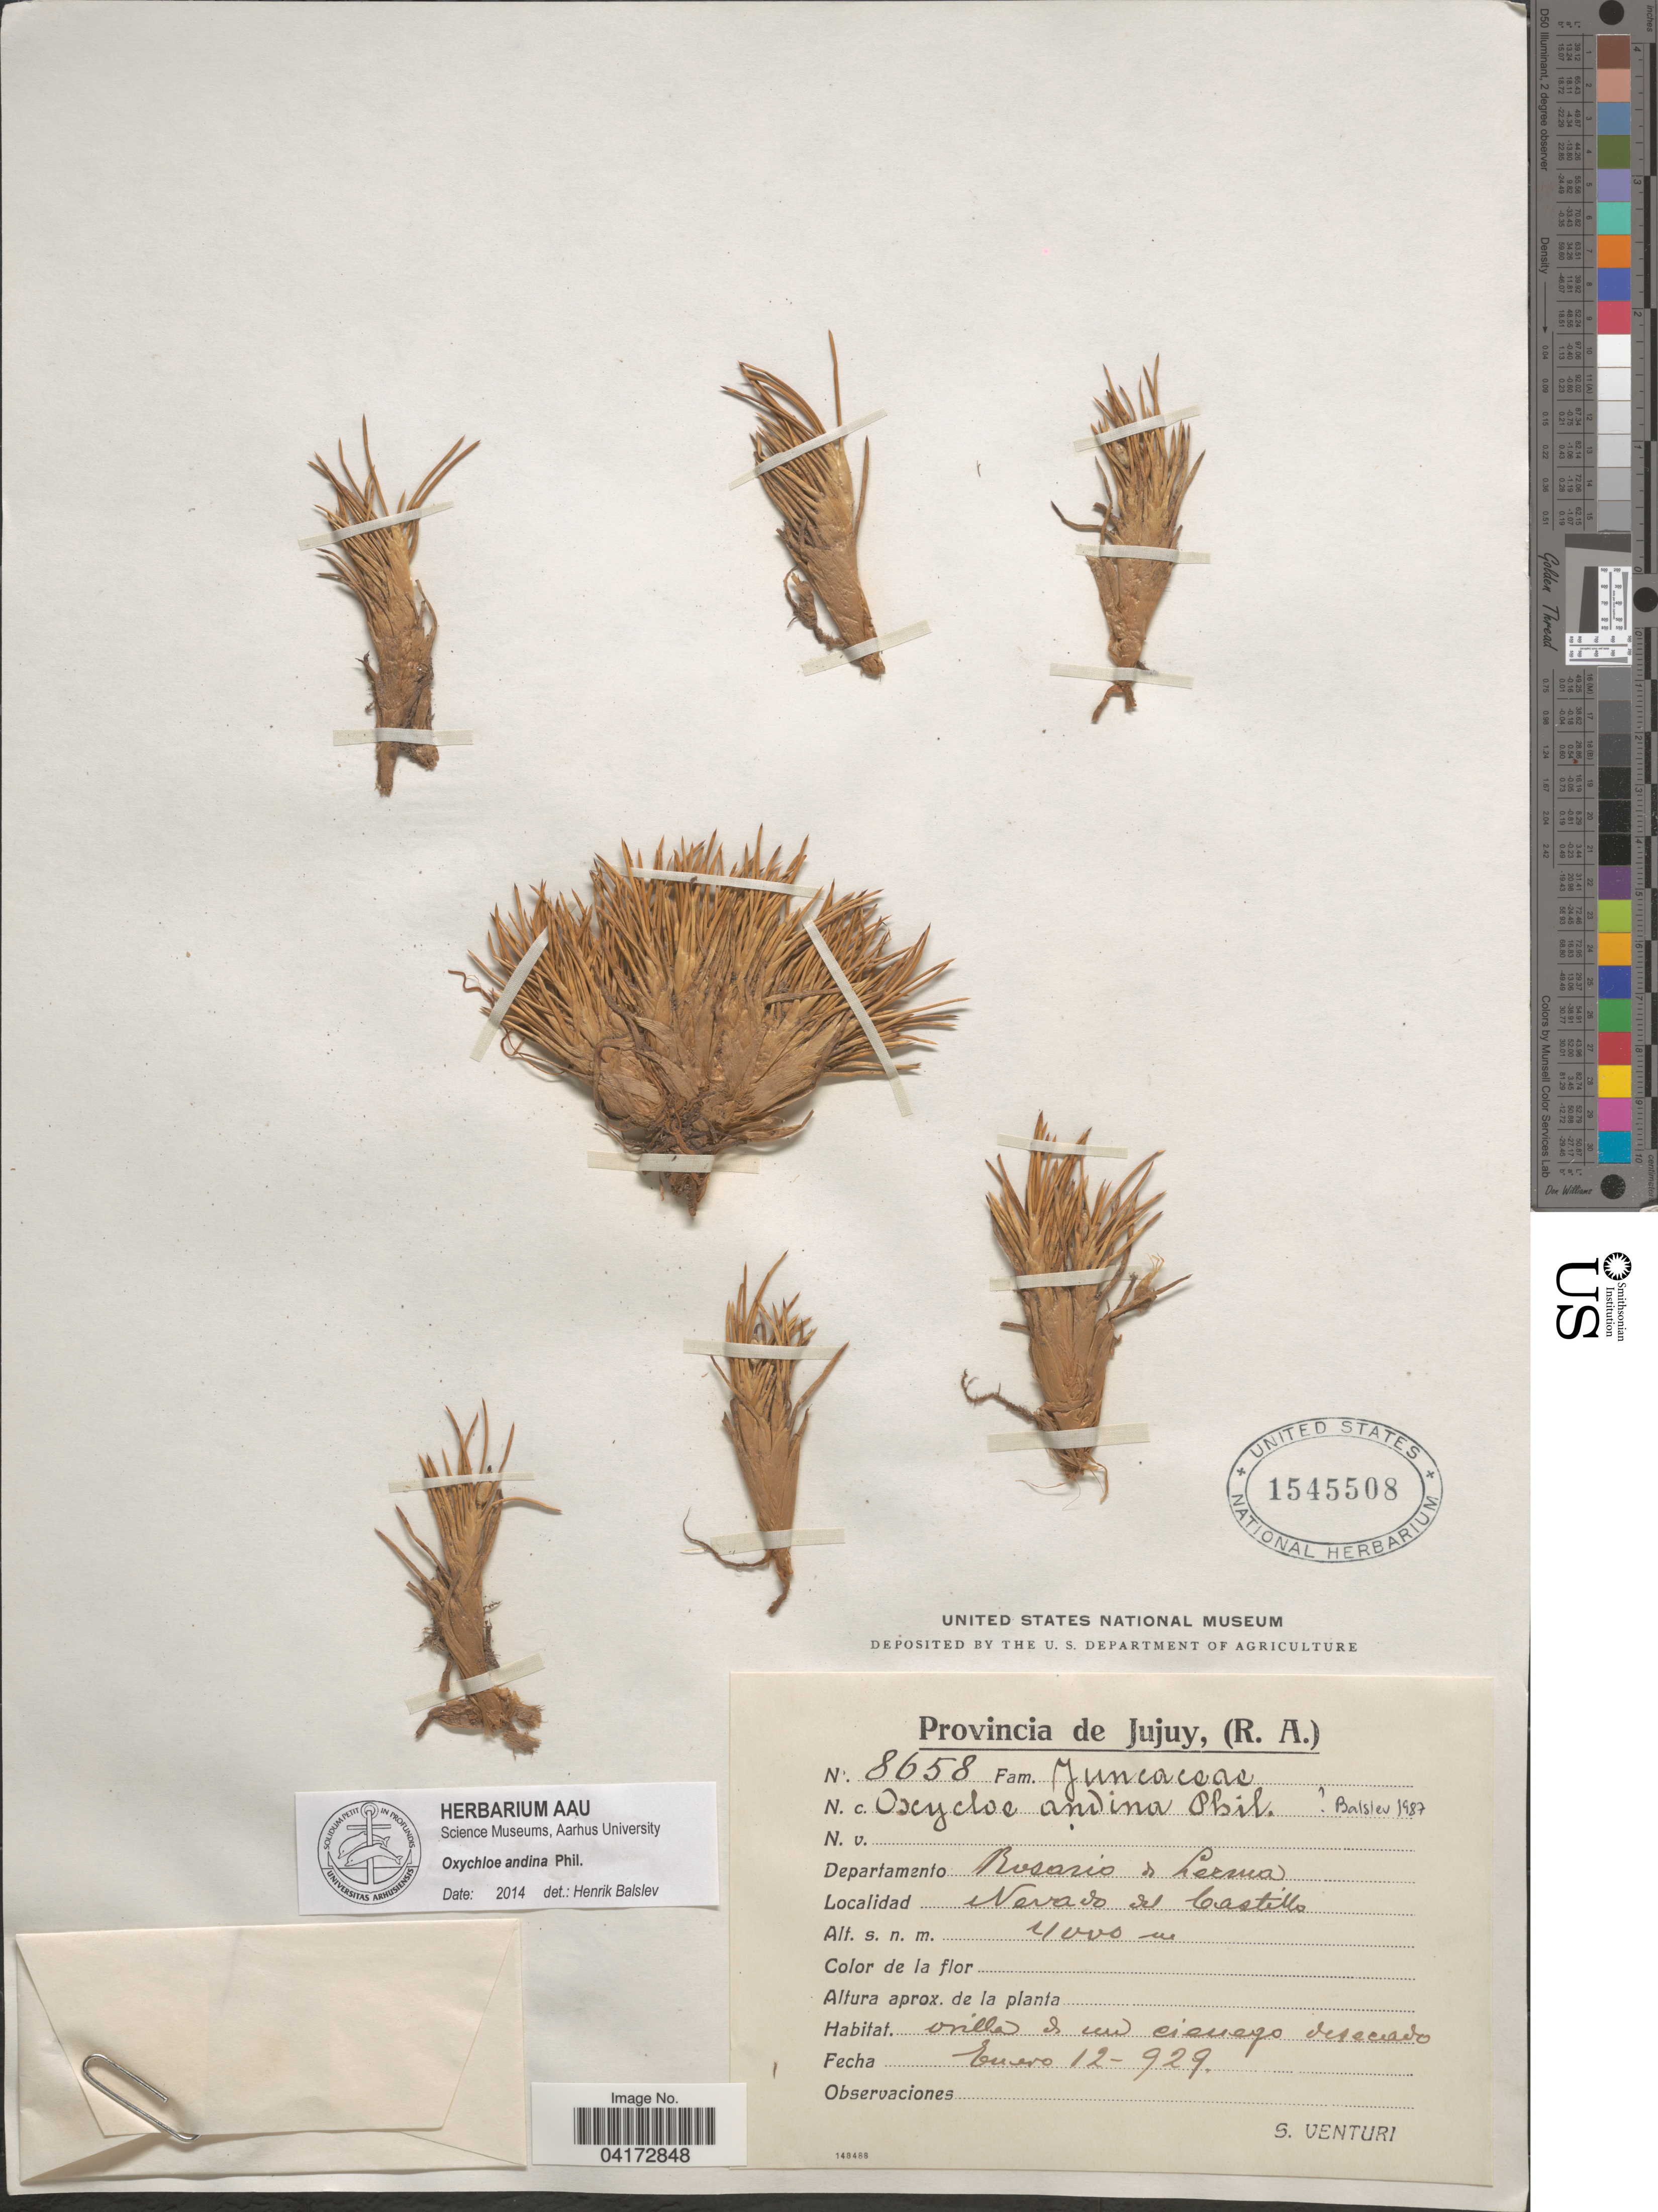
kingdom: Plantae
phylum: Tracheophyta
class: Liliopsida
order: Poales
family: Juncaceae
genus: Oxychloe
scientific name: Oxychloë andina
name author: Phil.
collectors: S. Venturi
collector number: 8658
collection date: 1929-01-12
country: Argentina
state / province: Jujuy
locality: Departamento Rosario de Lerma. Nevado del Castillo.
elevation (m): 4000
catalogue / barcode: US 1545508